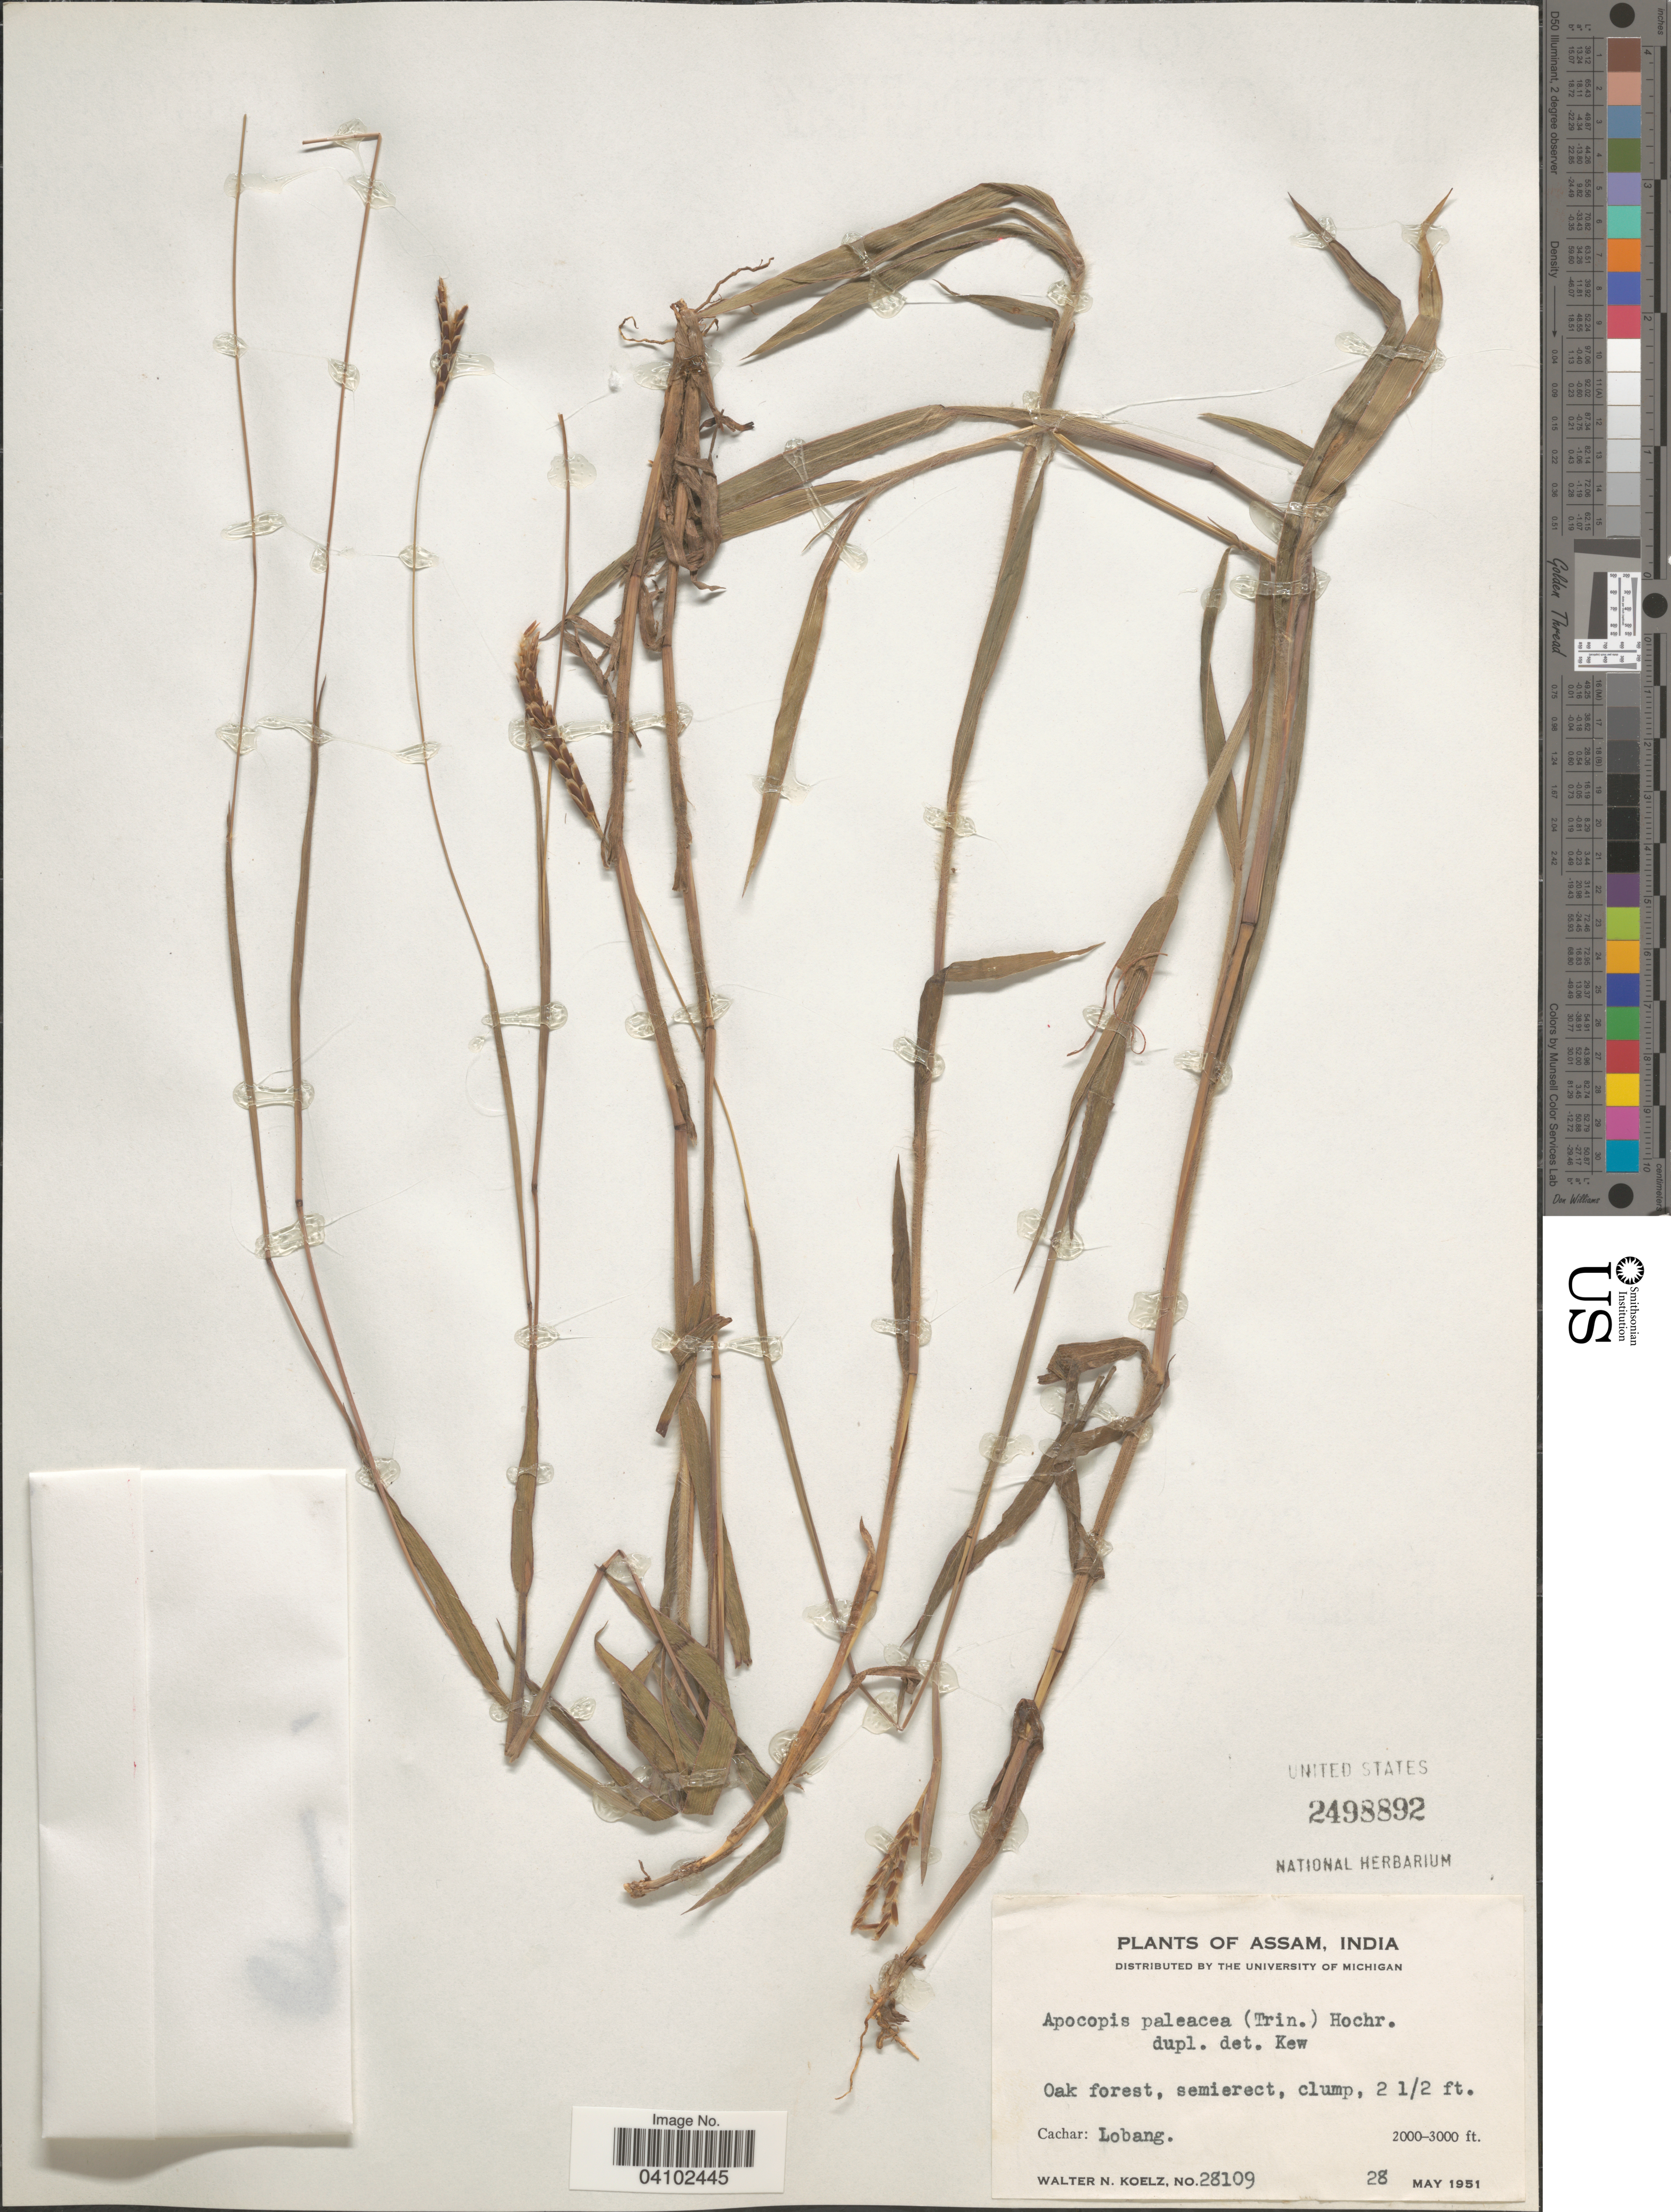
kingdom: Plantae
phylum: Tracheophyta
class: Liliopsida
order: Poales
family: Poaceae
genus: Apocopis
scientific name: Apocopis paleaceus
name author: Hochr.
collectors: W. N. Koelz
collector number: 28109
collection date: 1951-05-28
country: India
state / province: Assam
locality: Cachar: Lobang.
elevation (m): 610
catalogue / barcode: US 2498892